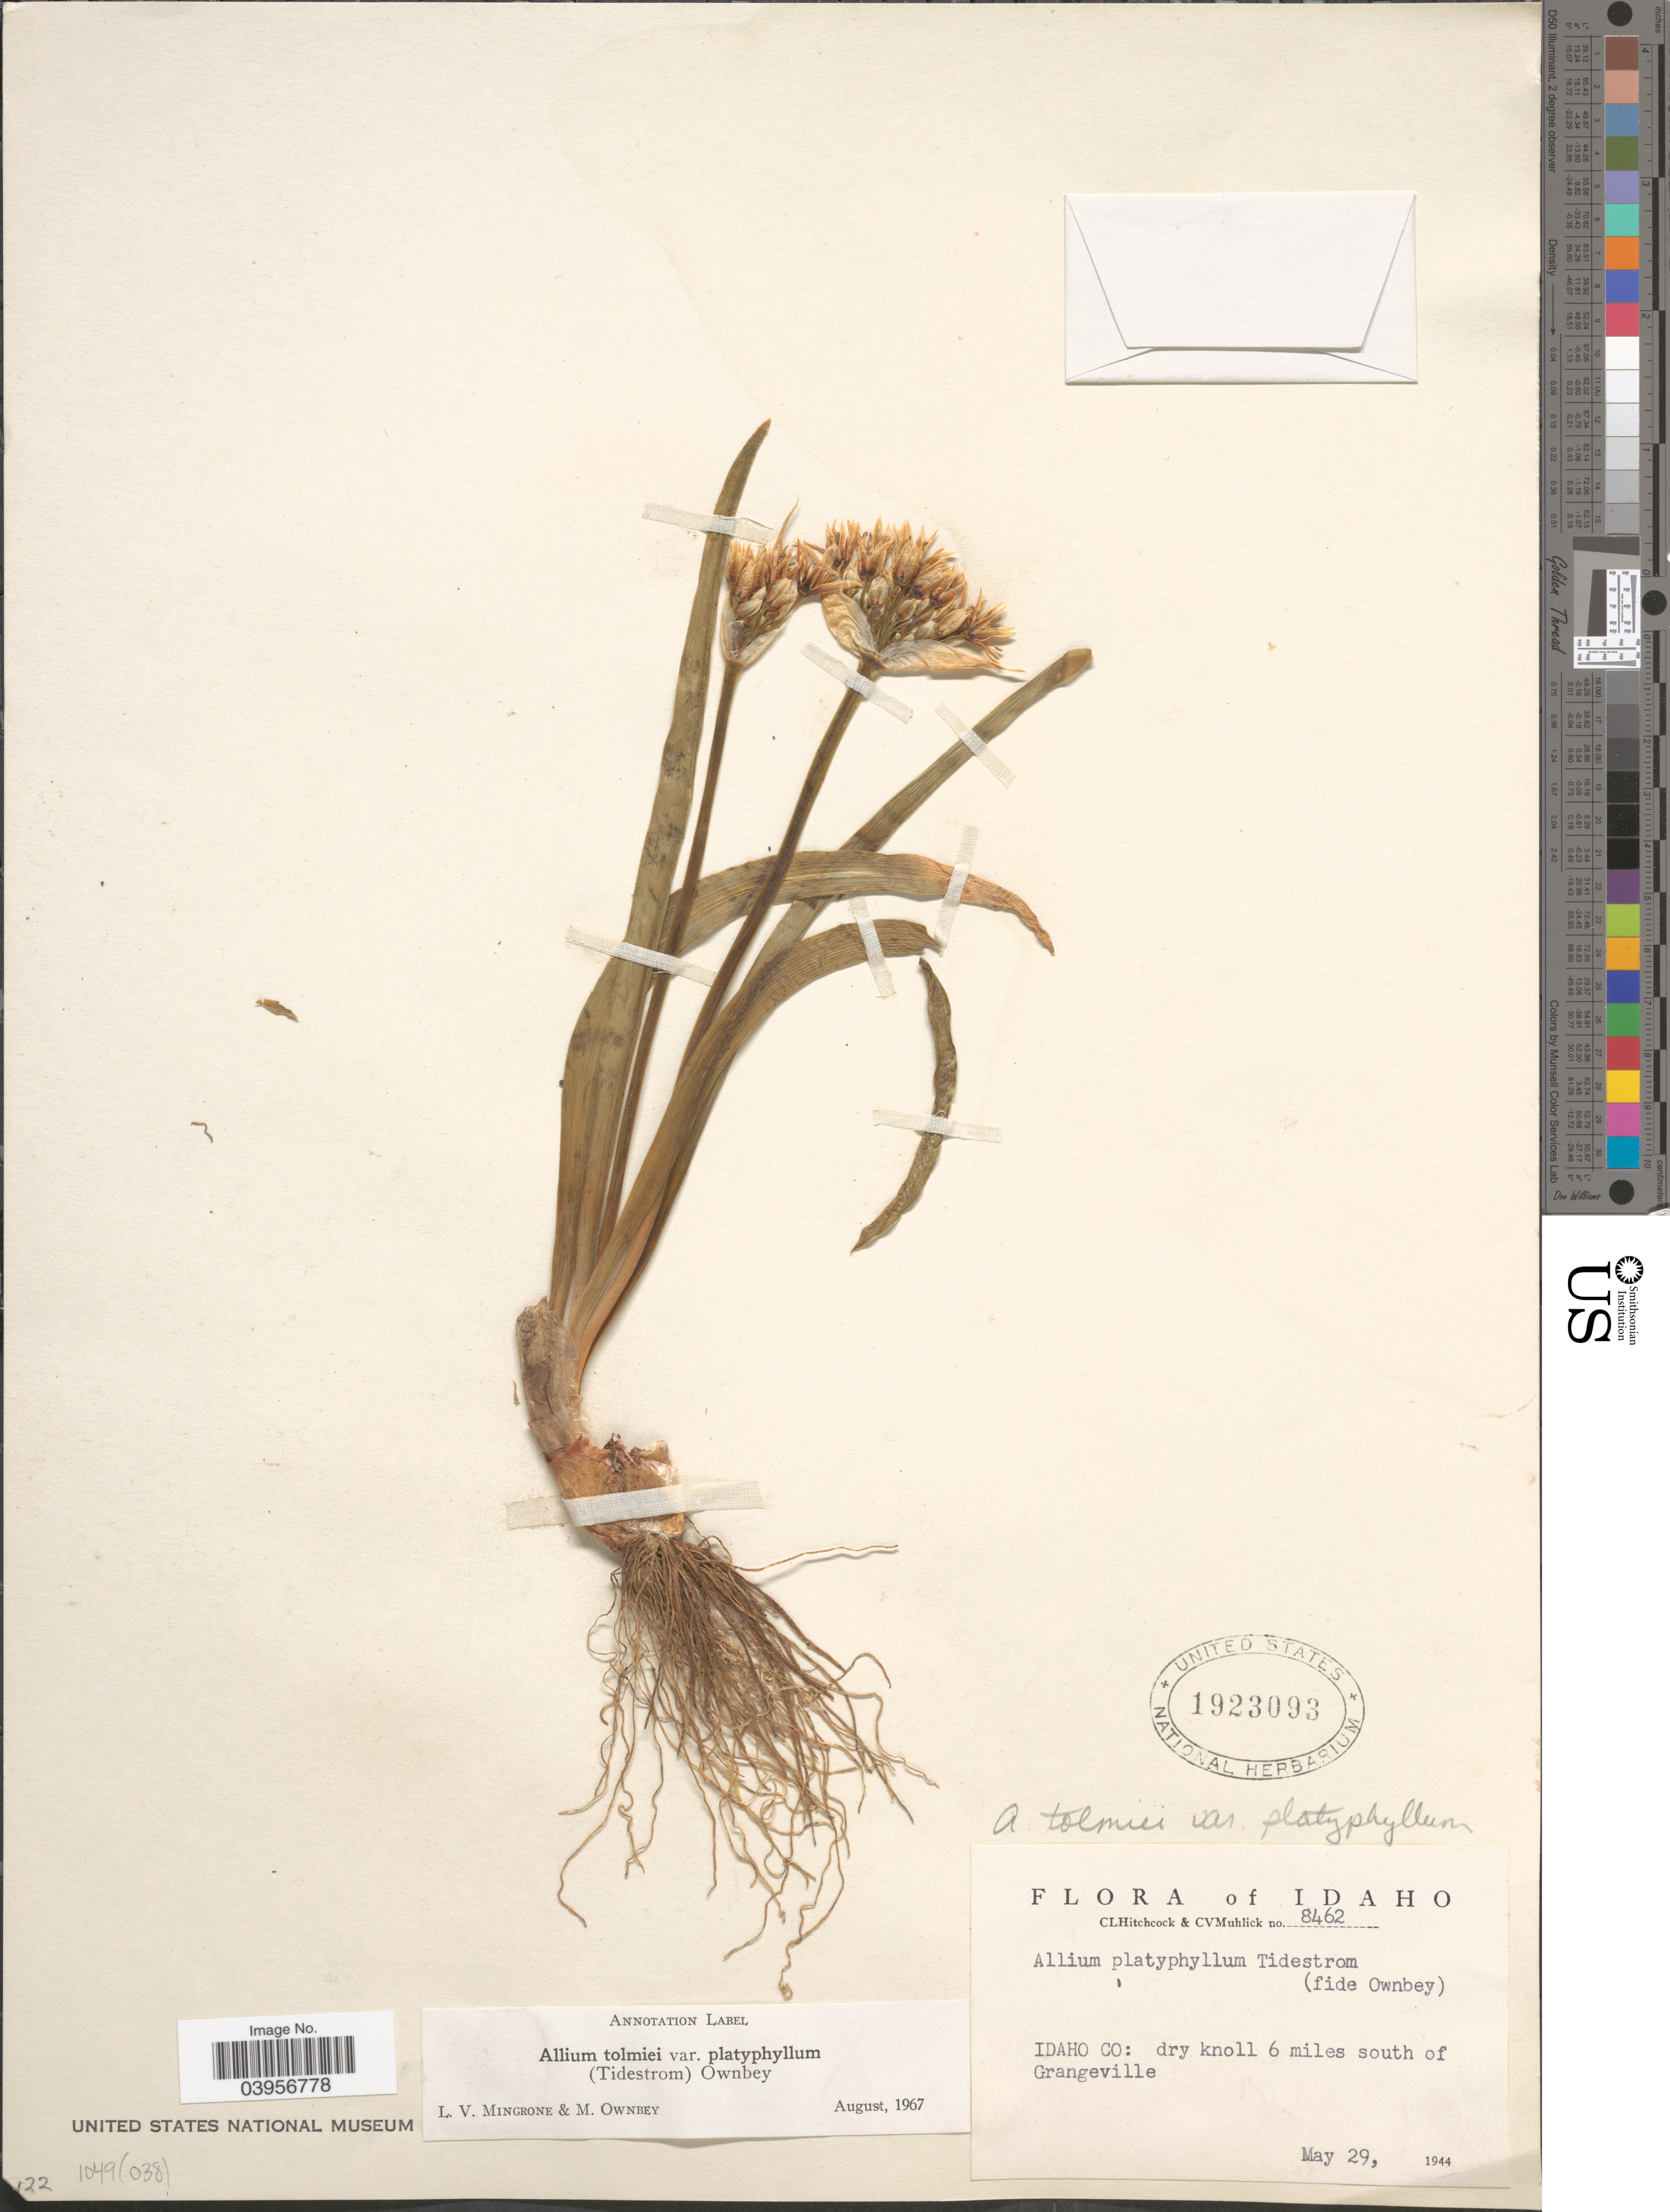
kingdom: Plantae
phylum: Tracheophyta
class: Liliopsida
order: Asparagales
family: Amaryllidaceae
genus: Allium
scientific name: Allium tolmiei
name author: Baker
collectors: C. L. Hitchcock & C. V. Muhlick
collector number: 8462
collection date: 1944-05-29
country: United States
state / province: Idaho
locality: Idaho Co: dry knoll 6 miles south of Grangeville.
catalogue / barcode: US 1923093